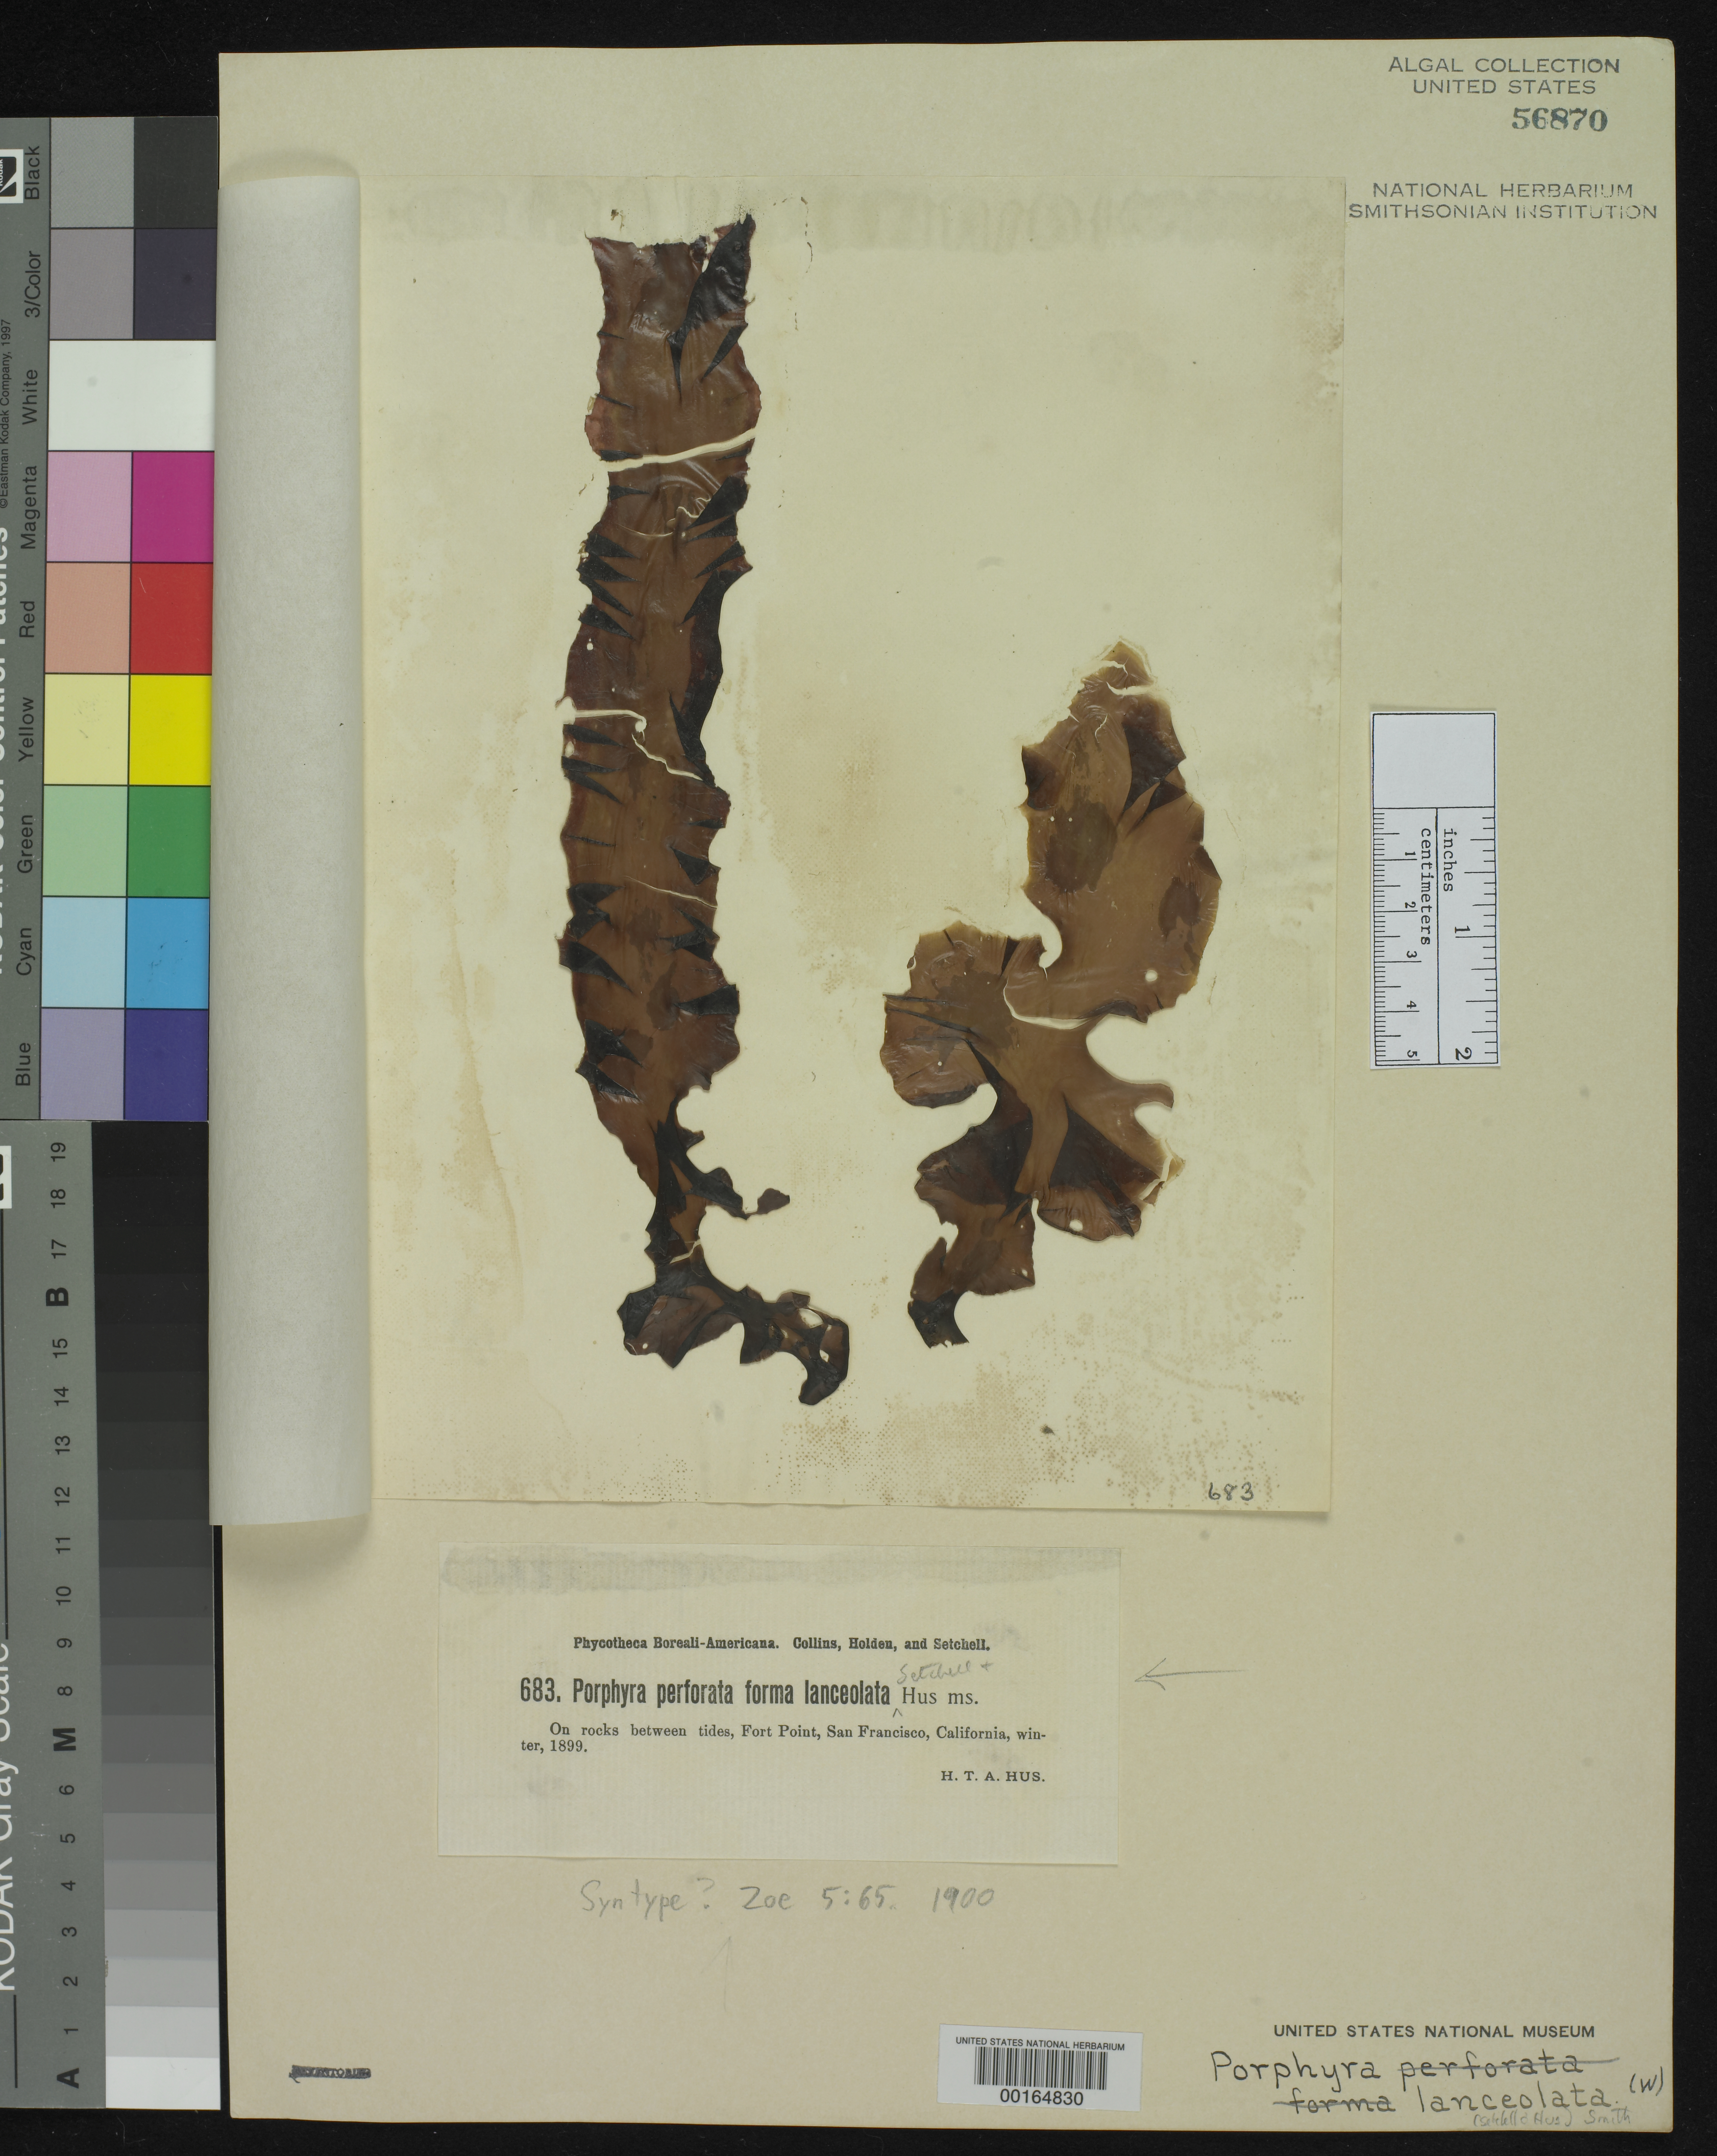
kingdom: Plantae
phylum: Rhodophyta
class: Bangiophyceae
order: Bangiales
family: Bangiaceae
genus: Porphyra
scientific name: Porphyra perforata f. lanceolata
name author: Setch. & Hus in Hus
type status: Syntype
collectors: H. T. A. Hus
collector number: PB-A 683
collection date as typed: Win 1899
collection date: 1899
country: United States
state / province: California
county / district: San Francisco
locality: San Francisco, Fort Point.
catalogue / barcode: US 56870